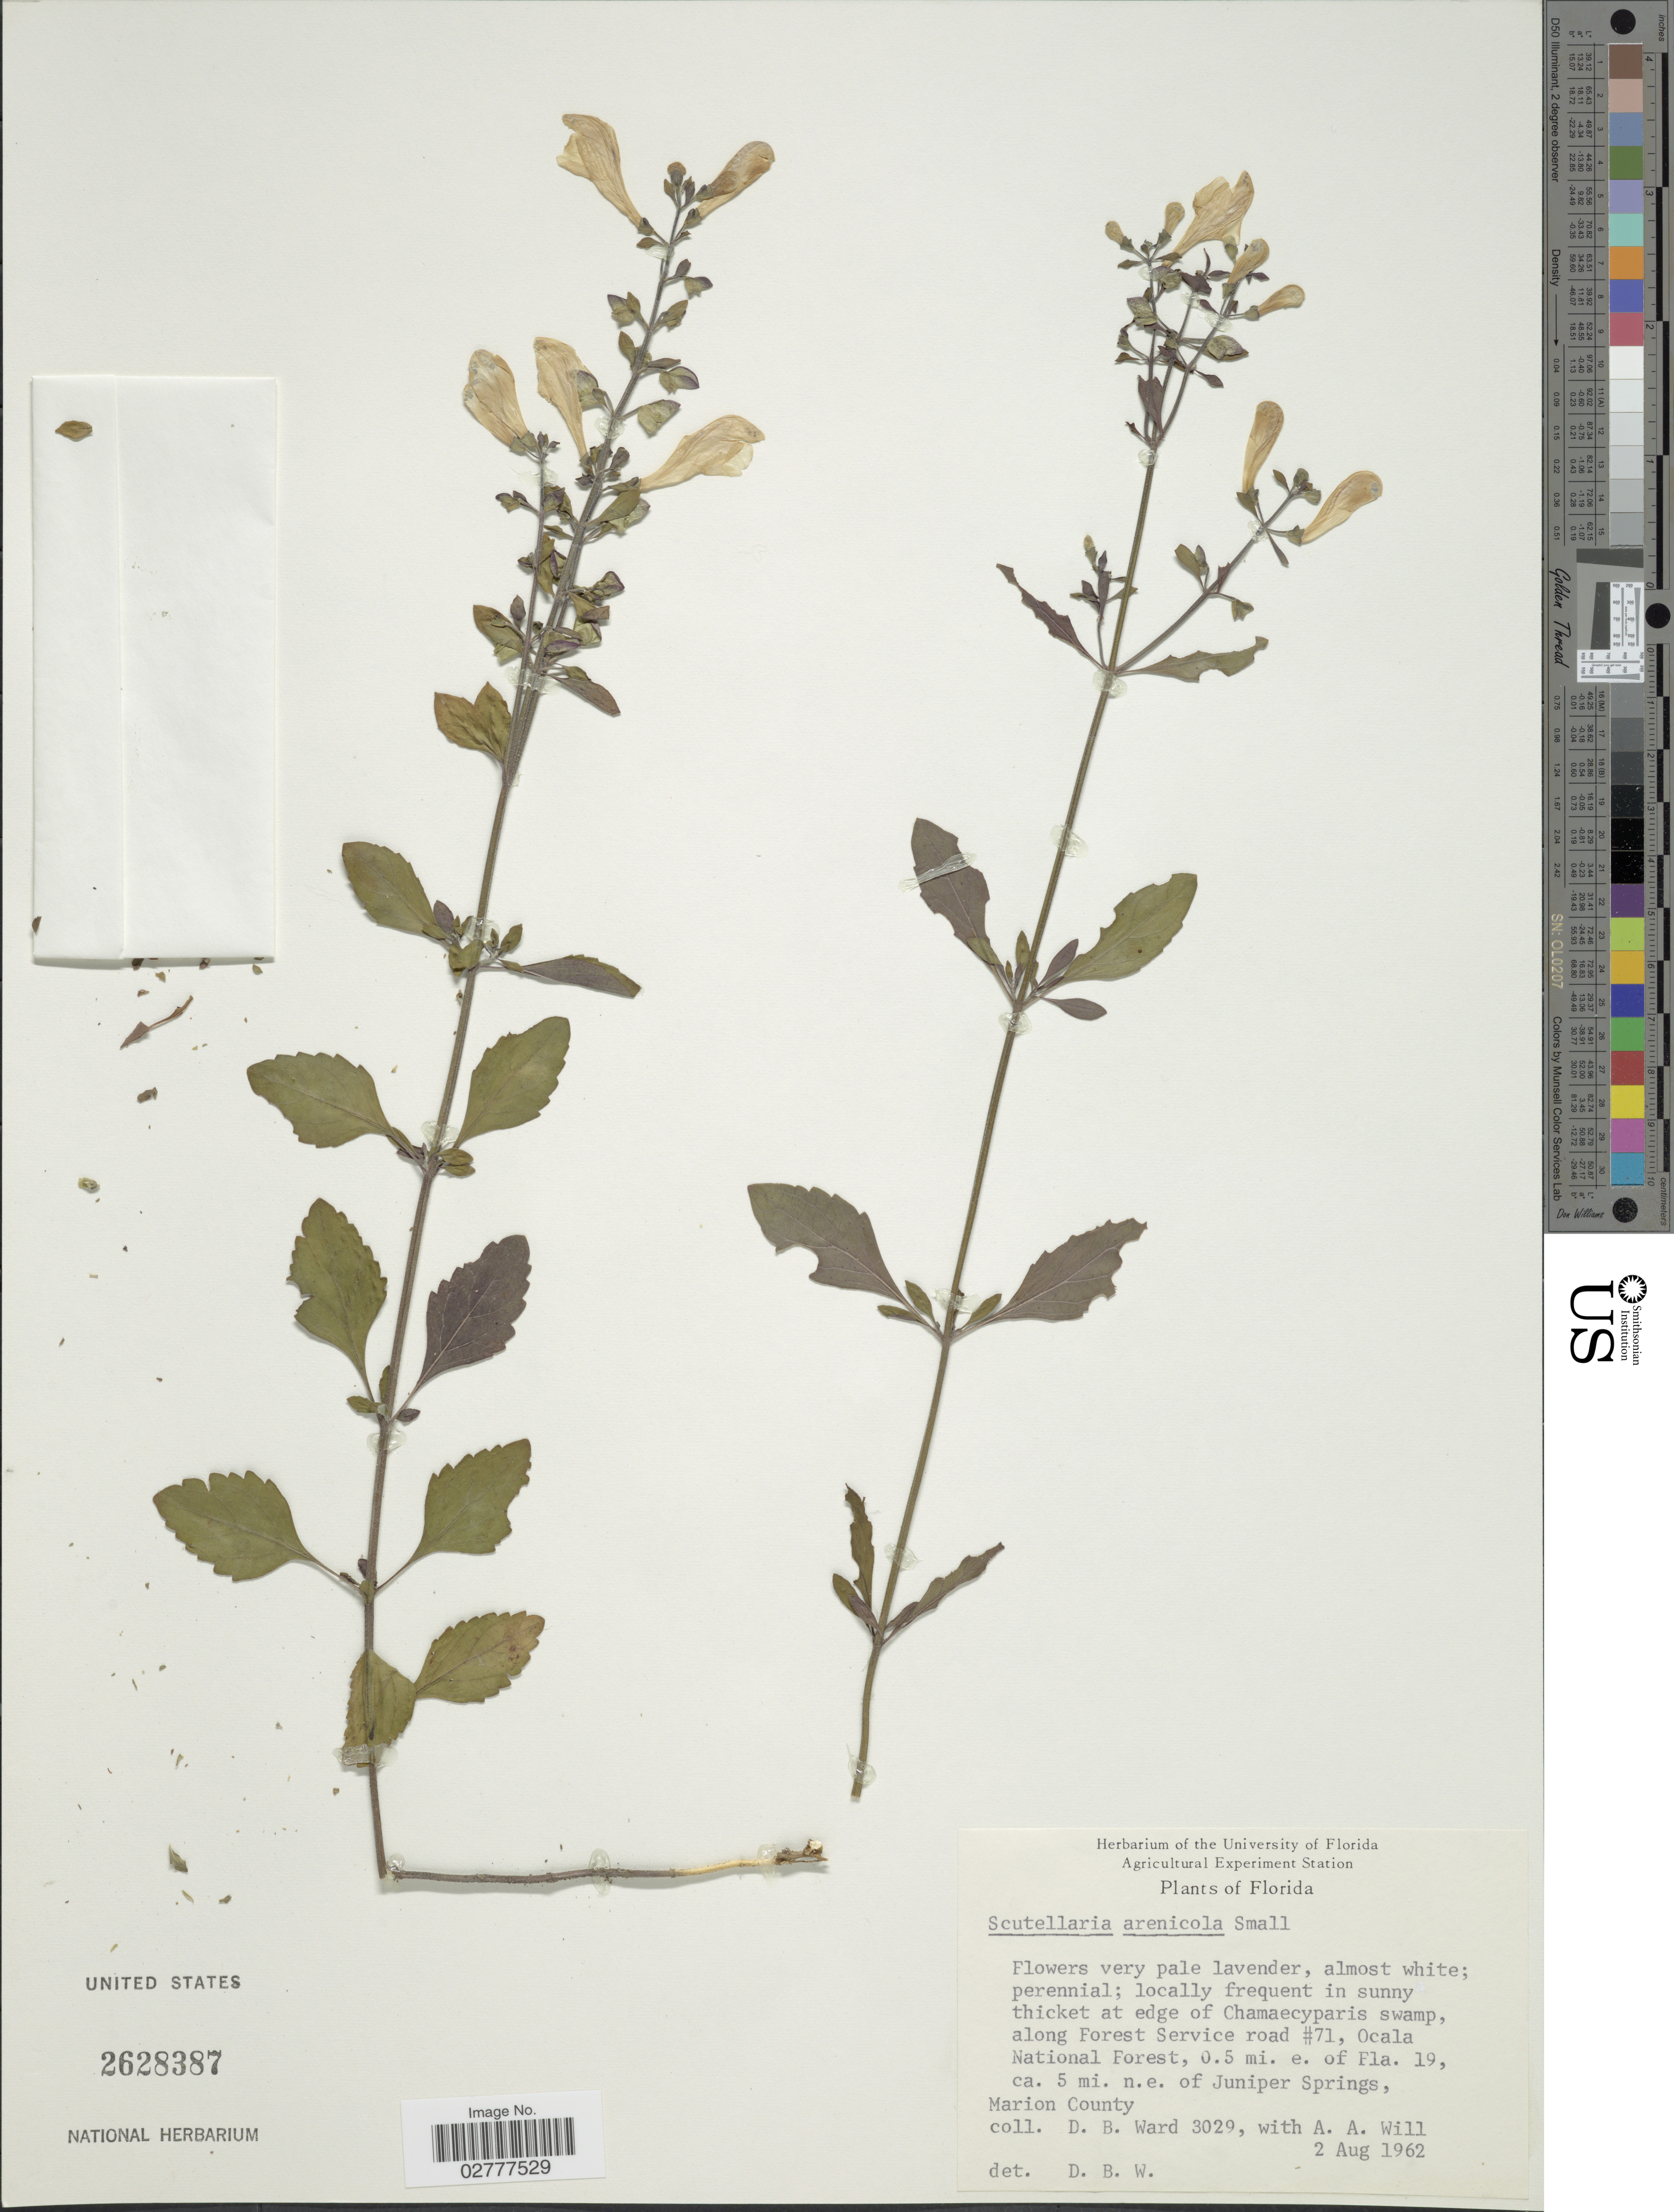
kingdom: Plantae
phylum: Tracheophyta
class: Magnoliopsida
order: Lamiales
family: Lamiaceae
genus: Scutellaria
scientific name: Scutellaria arenicola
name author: Small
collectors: D. B. Ward & A. Will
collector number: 3029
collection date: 1962-08-02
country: United States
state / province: Florida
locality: Edge of Chamaecyparis swamp, along Forest Service road #71, Ocala National Forest, 0.5 mi. e. of. Fla. 19, ca. 5 mi. n.e. of Juniper Springs, Marion County.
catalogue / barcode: US 2628387